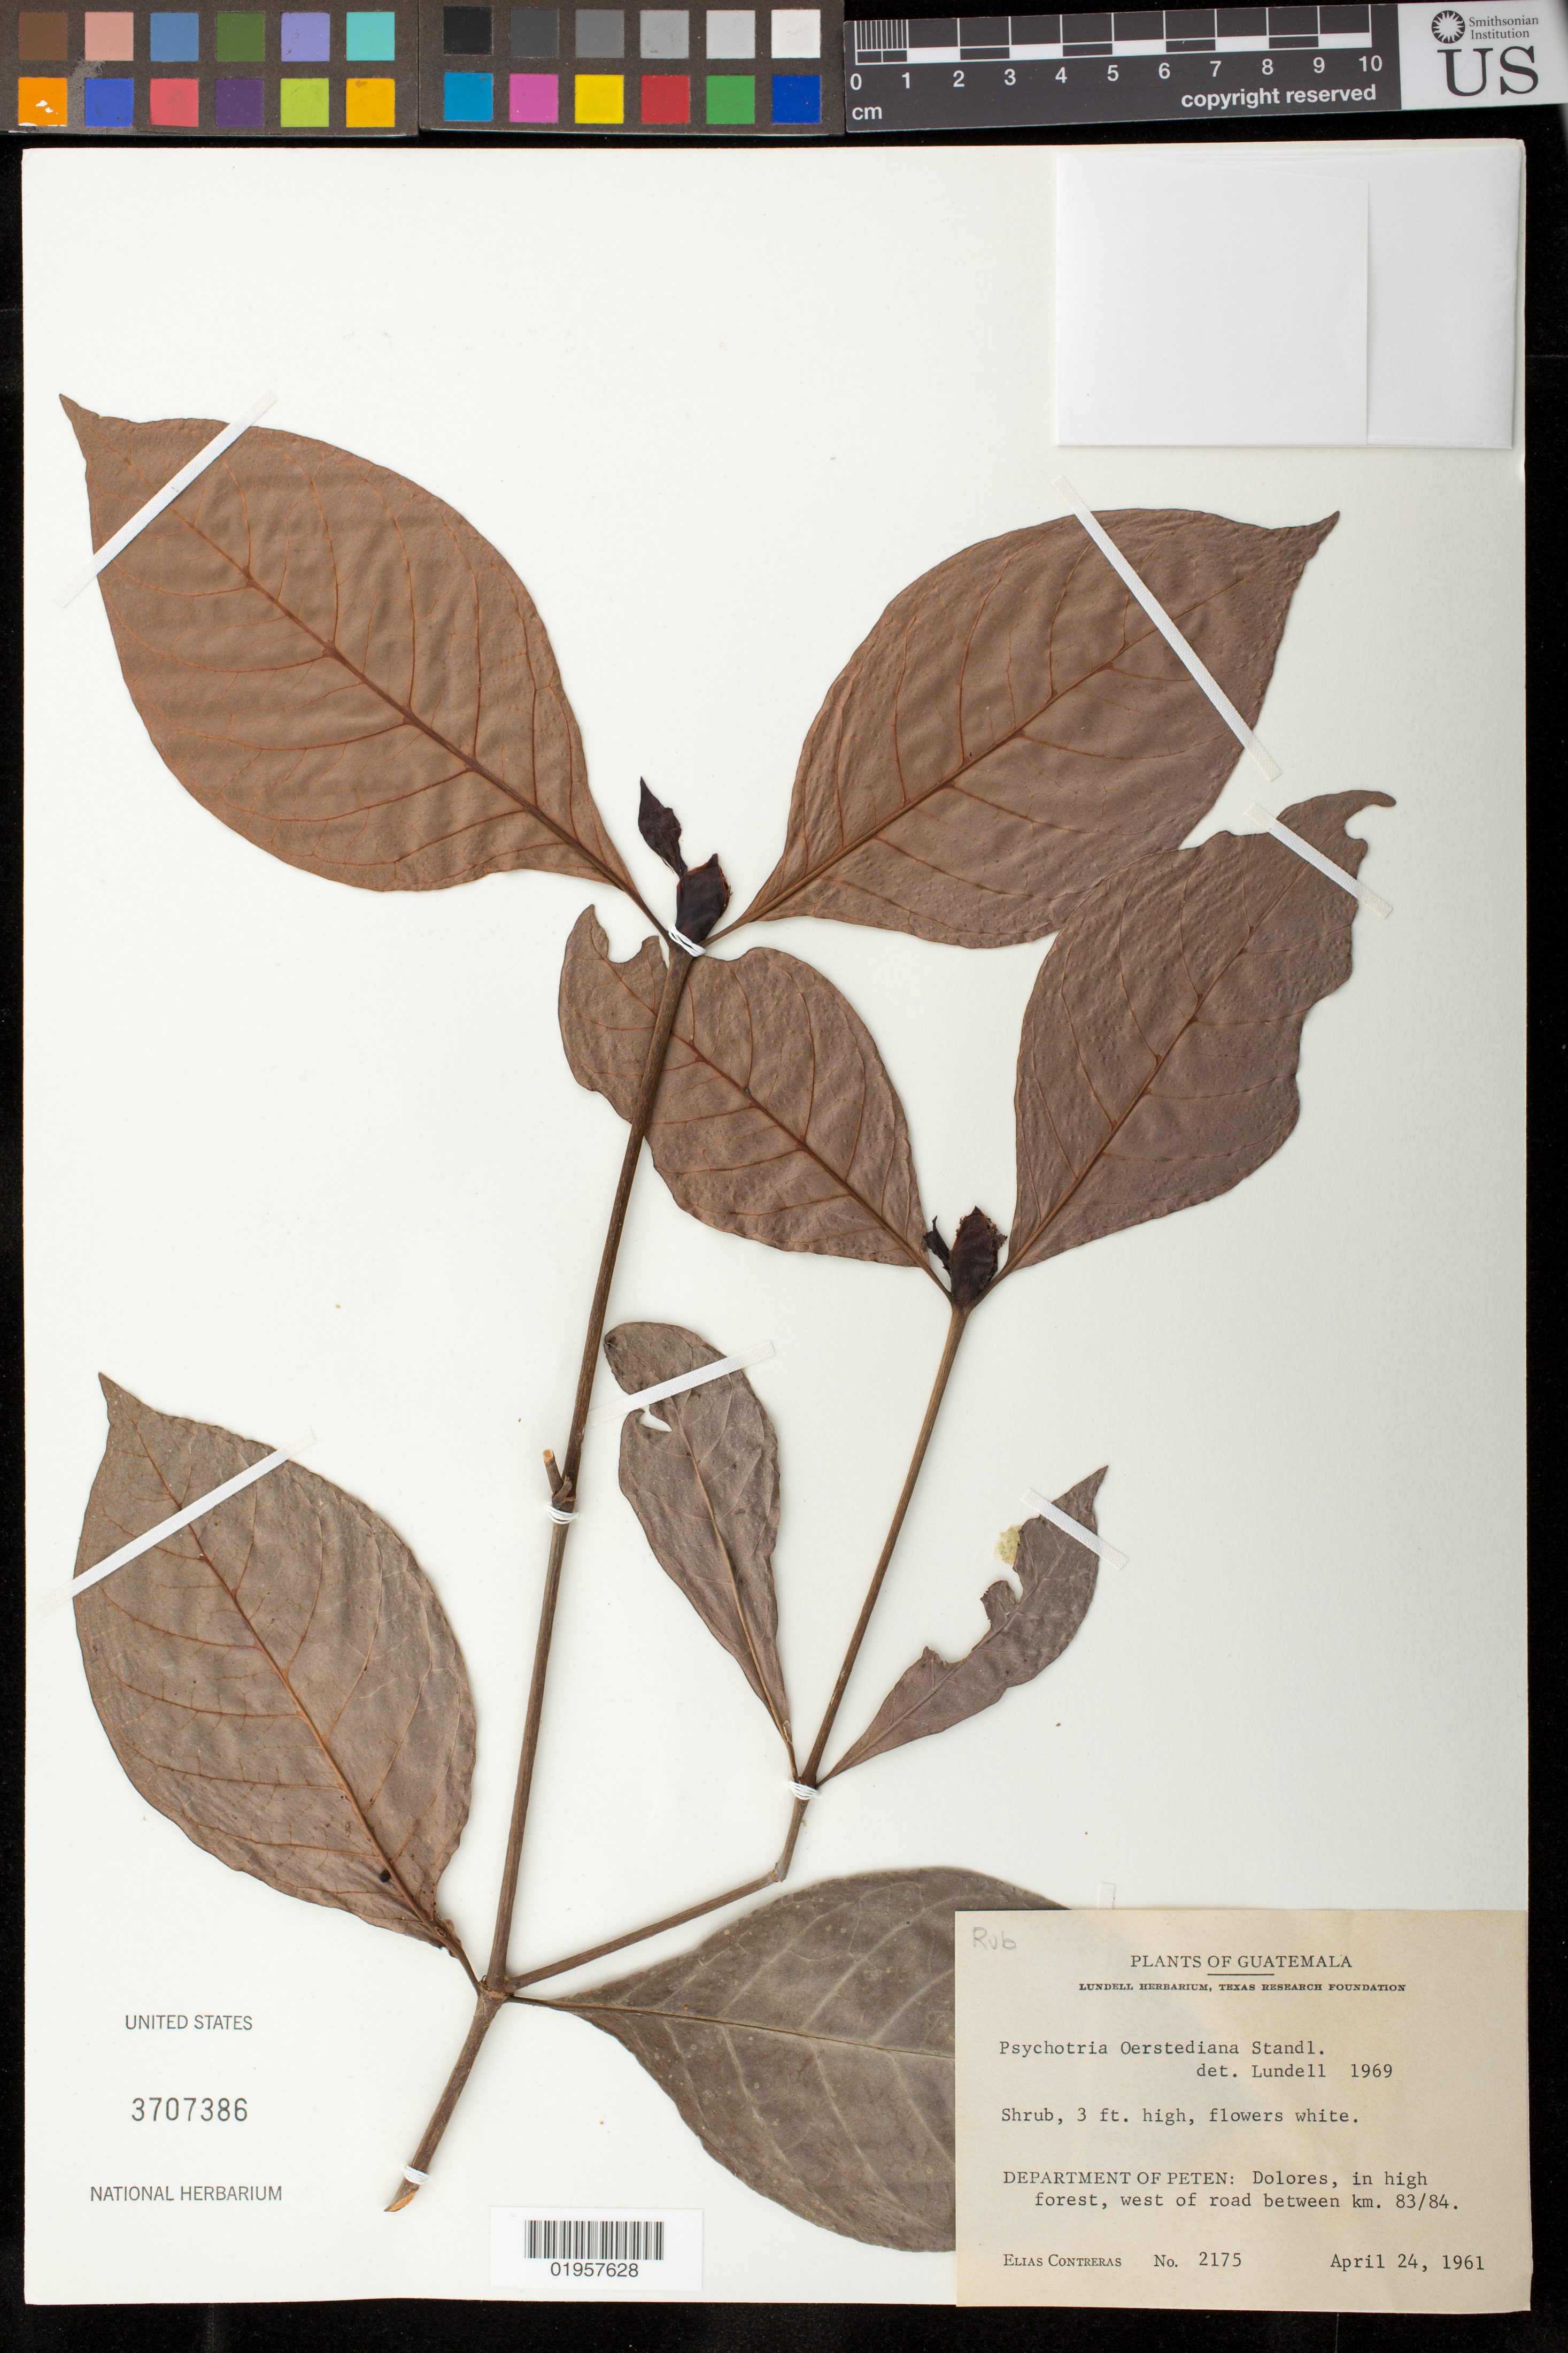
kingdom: Plantae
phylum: Tracheophyta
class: Magnoliopsida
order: Gentianales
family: Rubiaceae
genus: Psychotria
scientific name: Psychotria oerstediana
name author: Standl.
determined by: Lundell, C. L.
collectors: E. Contreras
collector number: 2175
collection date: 1961-04-24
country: Guatemala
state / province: El Petén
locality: Dolores, W of road between km 83/84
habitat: In high forest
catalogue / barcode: US 3707386